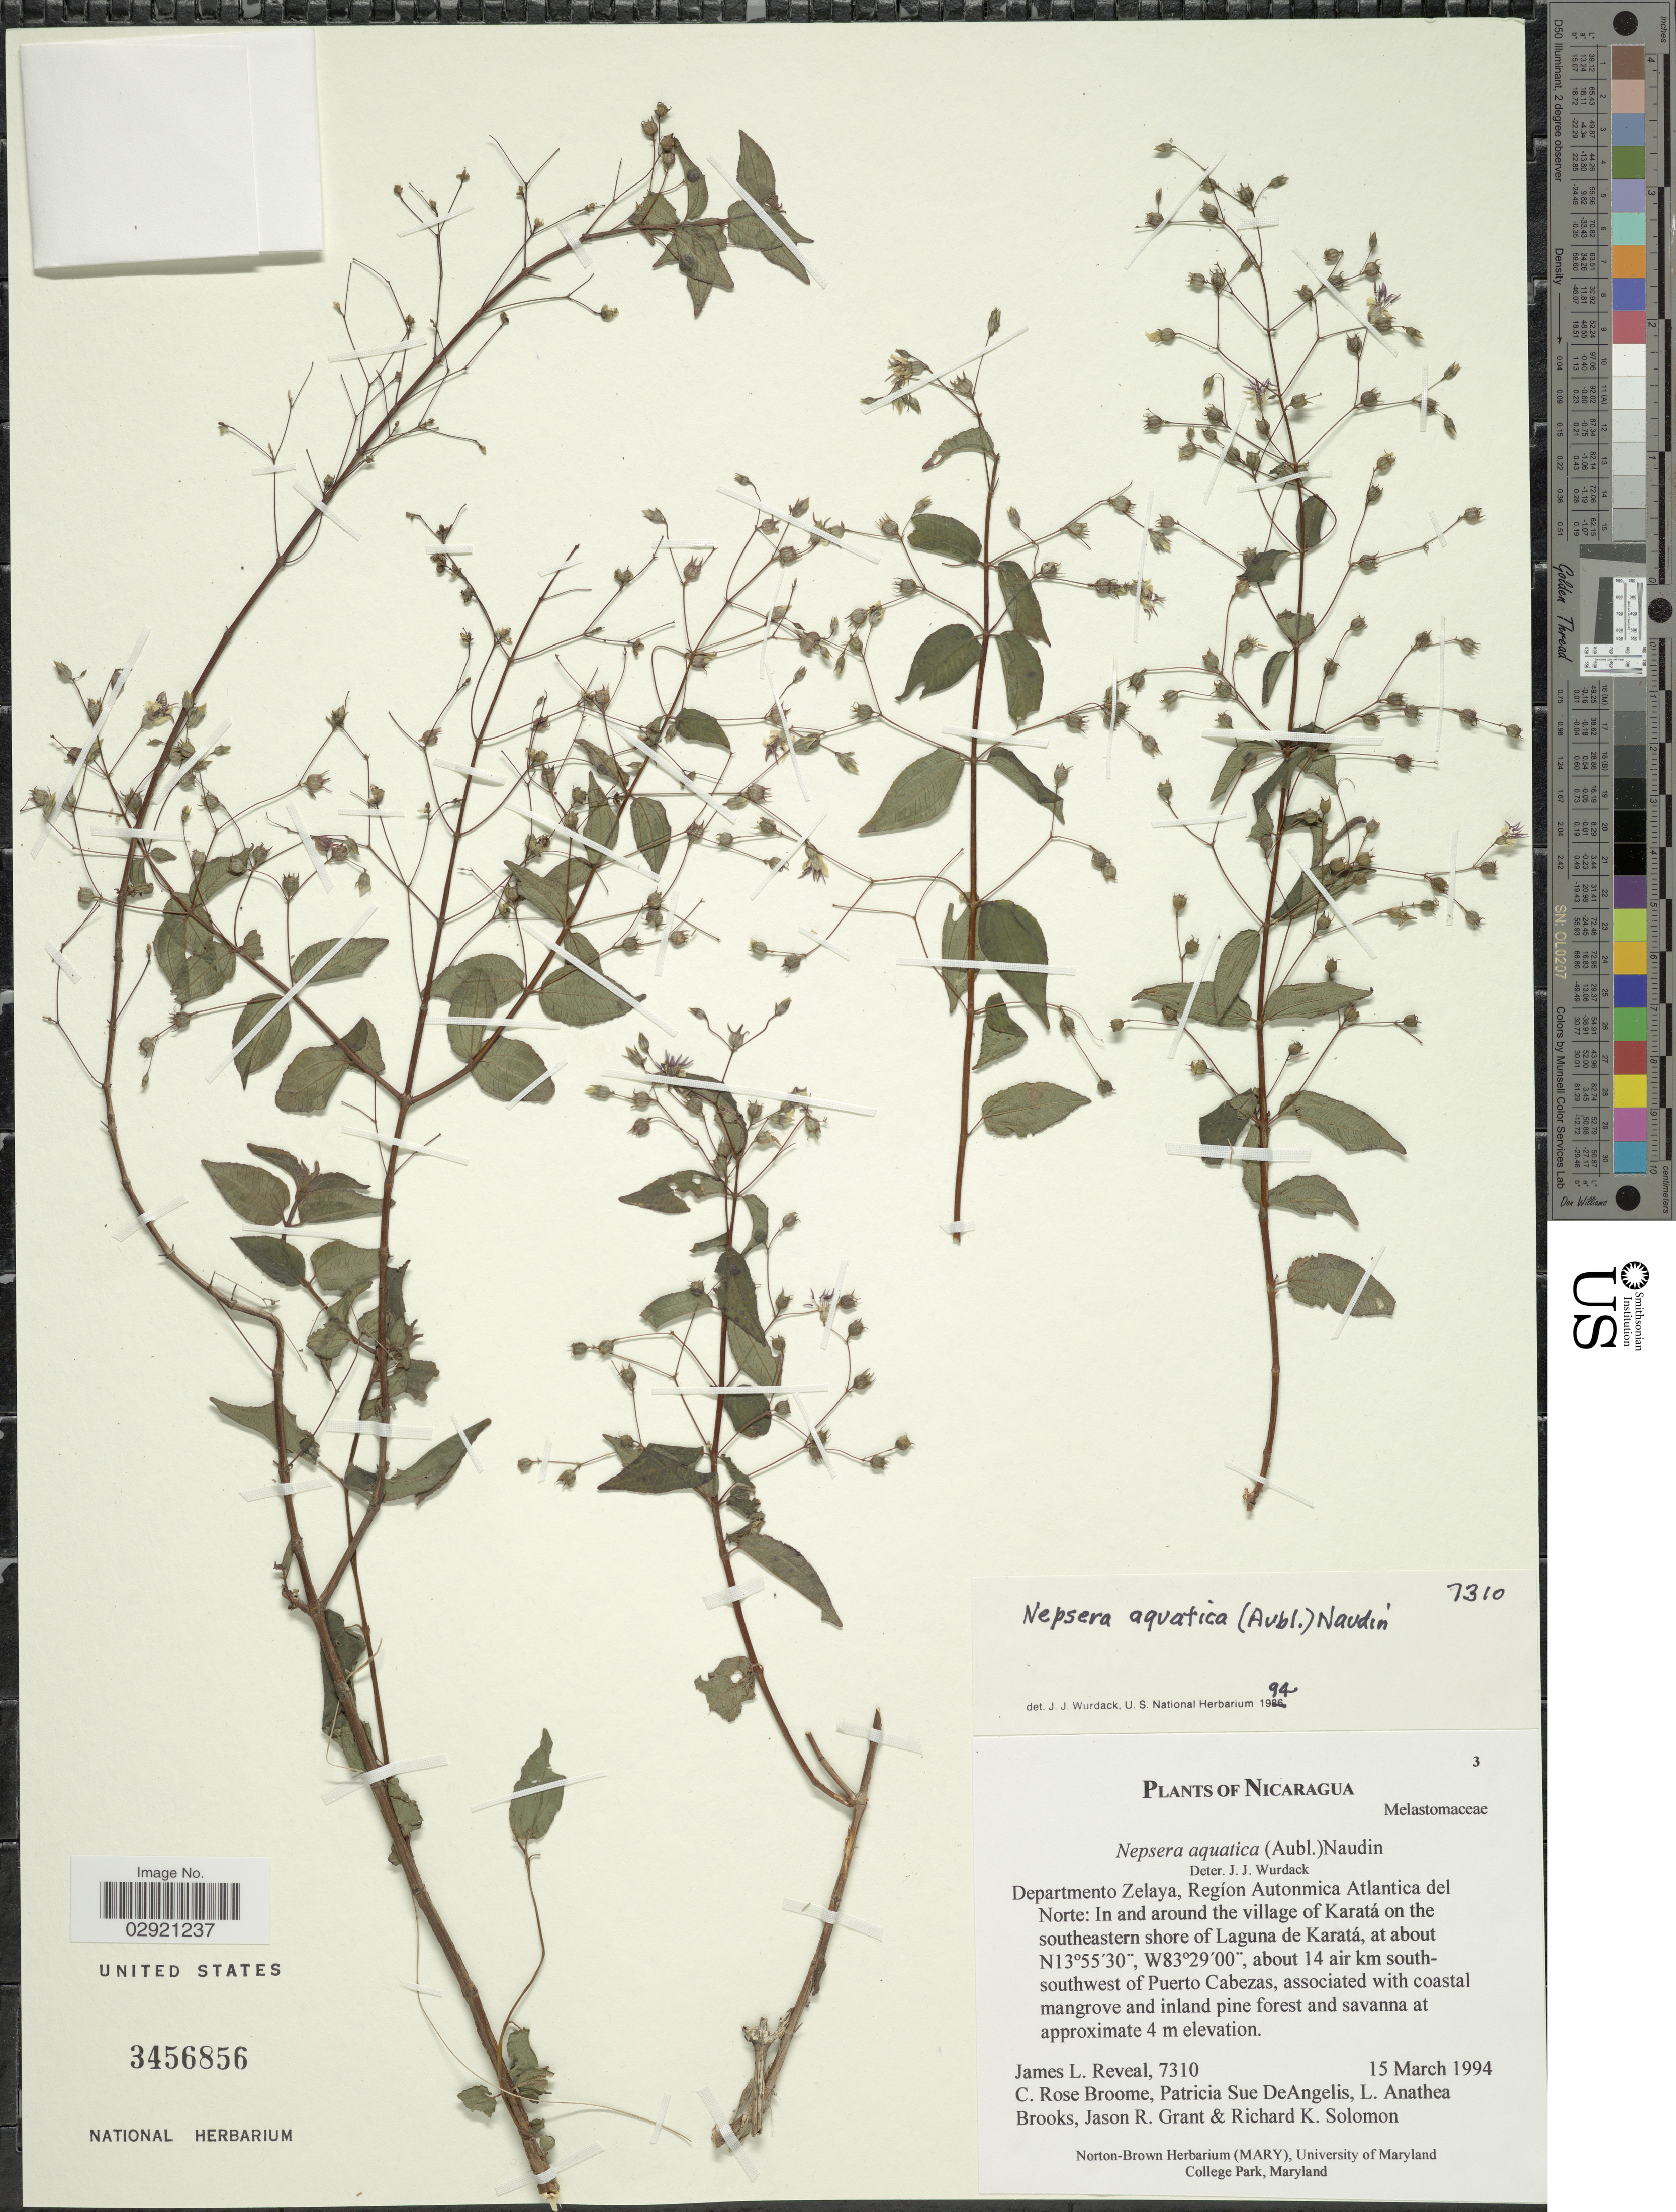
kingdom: Plantae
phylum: Tracheophyta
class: Magnoliopsida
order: Myrtales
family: Melastomataceae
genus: Nepsera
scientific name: Nepsera aquatica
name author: (Aubl.) Naudin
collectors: J. L. Reveal, C. R. Broome, P. DeAngelis, L. Anathea & et al.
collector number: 7310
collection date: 1994-03-15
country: Nicaragua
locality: Departmento Zelaya, Regíon Autonmica Atlantica del Norte: In and around the village of Karatá on the southeastern shore of Laguna de Karatá, about 14 air km southsouthwest of Puerto Cabezas.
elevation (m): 4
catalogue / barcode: US 3456856